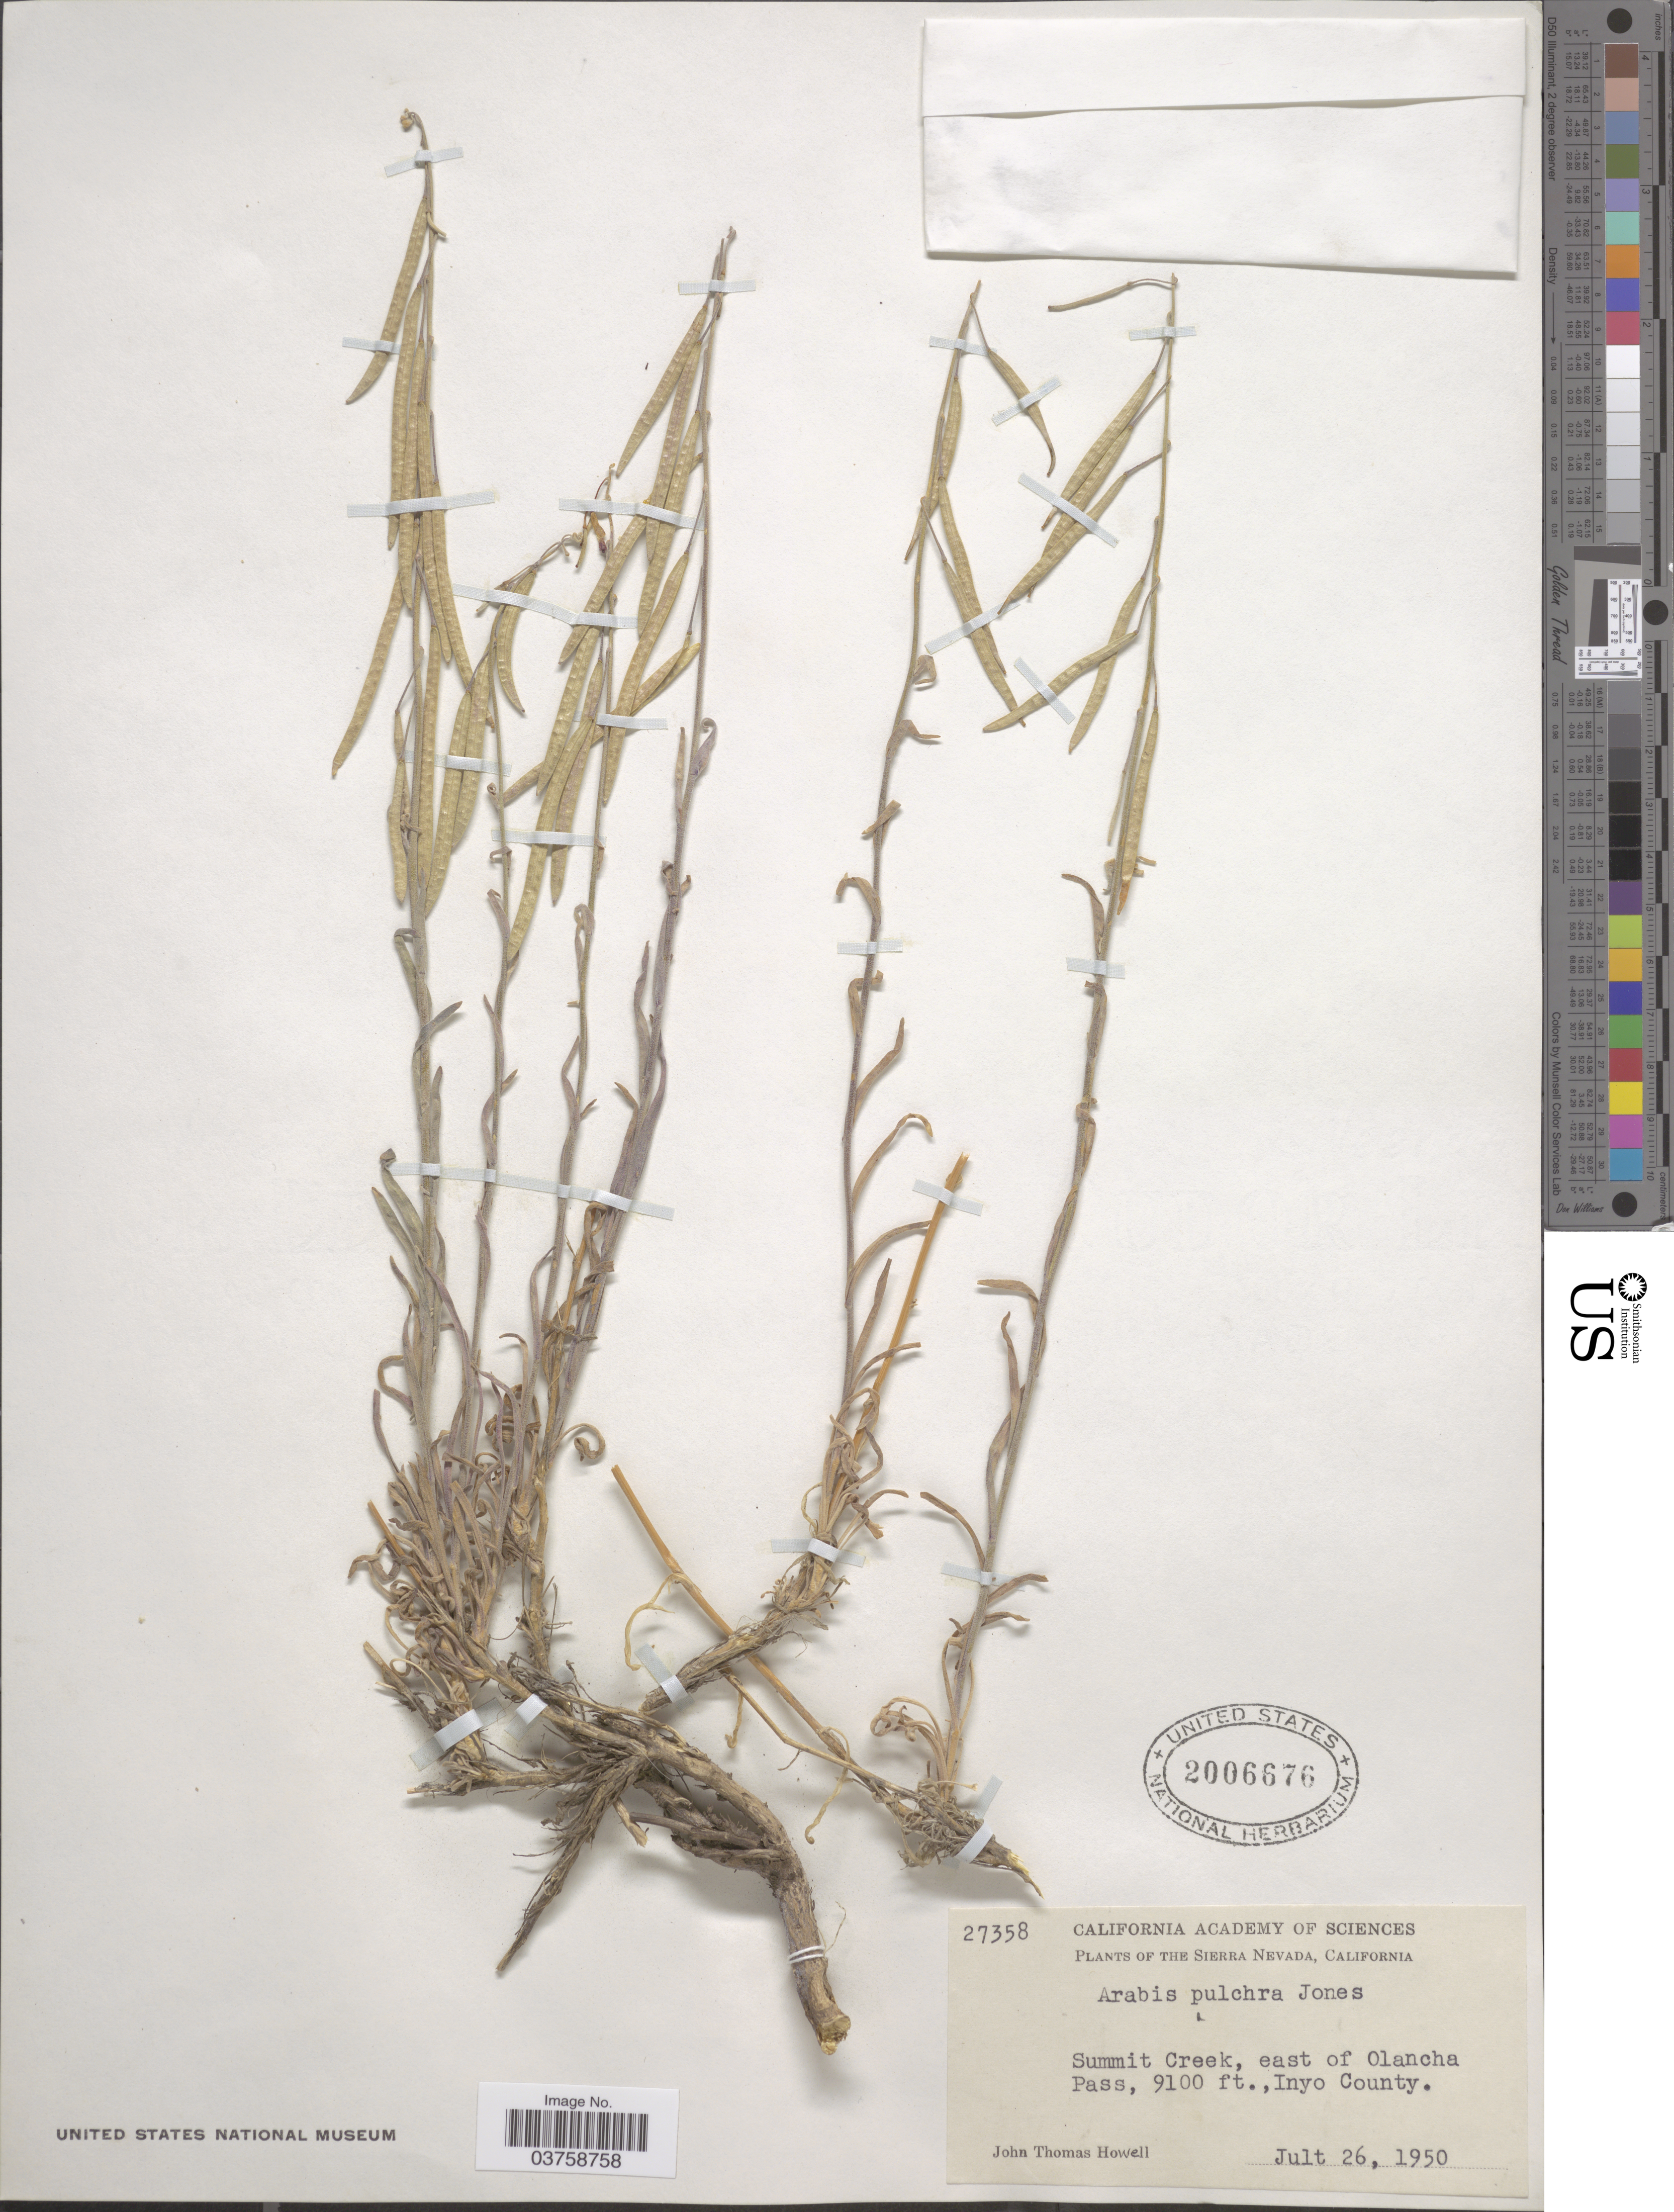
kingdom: Plantae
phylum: Tracheophyta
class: Magnoliopsida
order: Brassicales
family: Brassicaceae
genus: Arabis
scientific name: Arabis pulchra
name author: M.E. Jones ex S. Watson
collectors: J. T. Howell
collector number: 27358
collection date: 1950-07-26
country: United States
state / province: California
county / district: Inyo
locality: The Sierra Nevada. Summit Creek, east of Olancha Pass, Inyo County.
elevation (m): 2774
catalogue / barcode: US 2006676